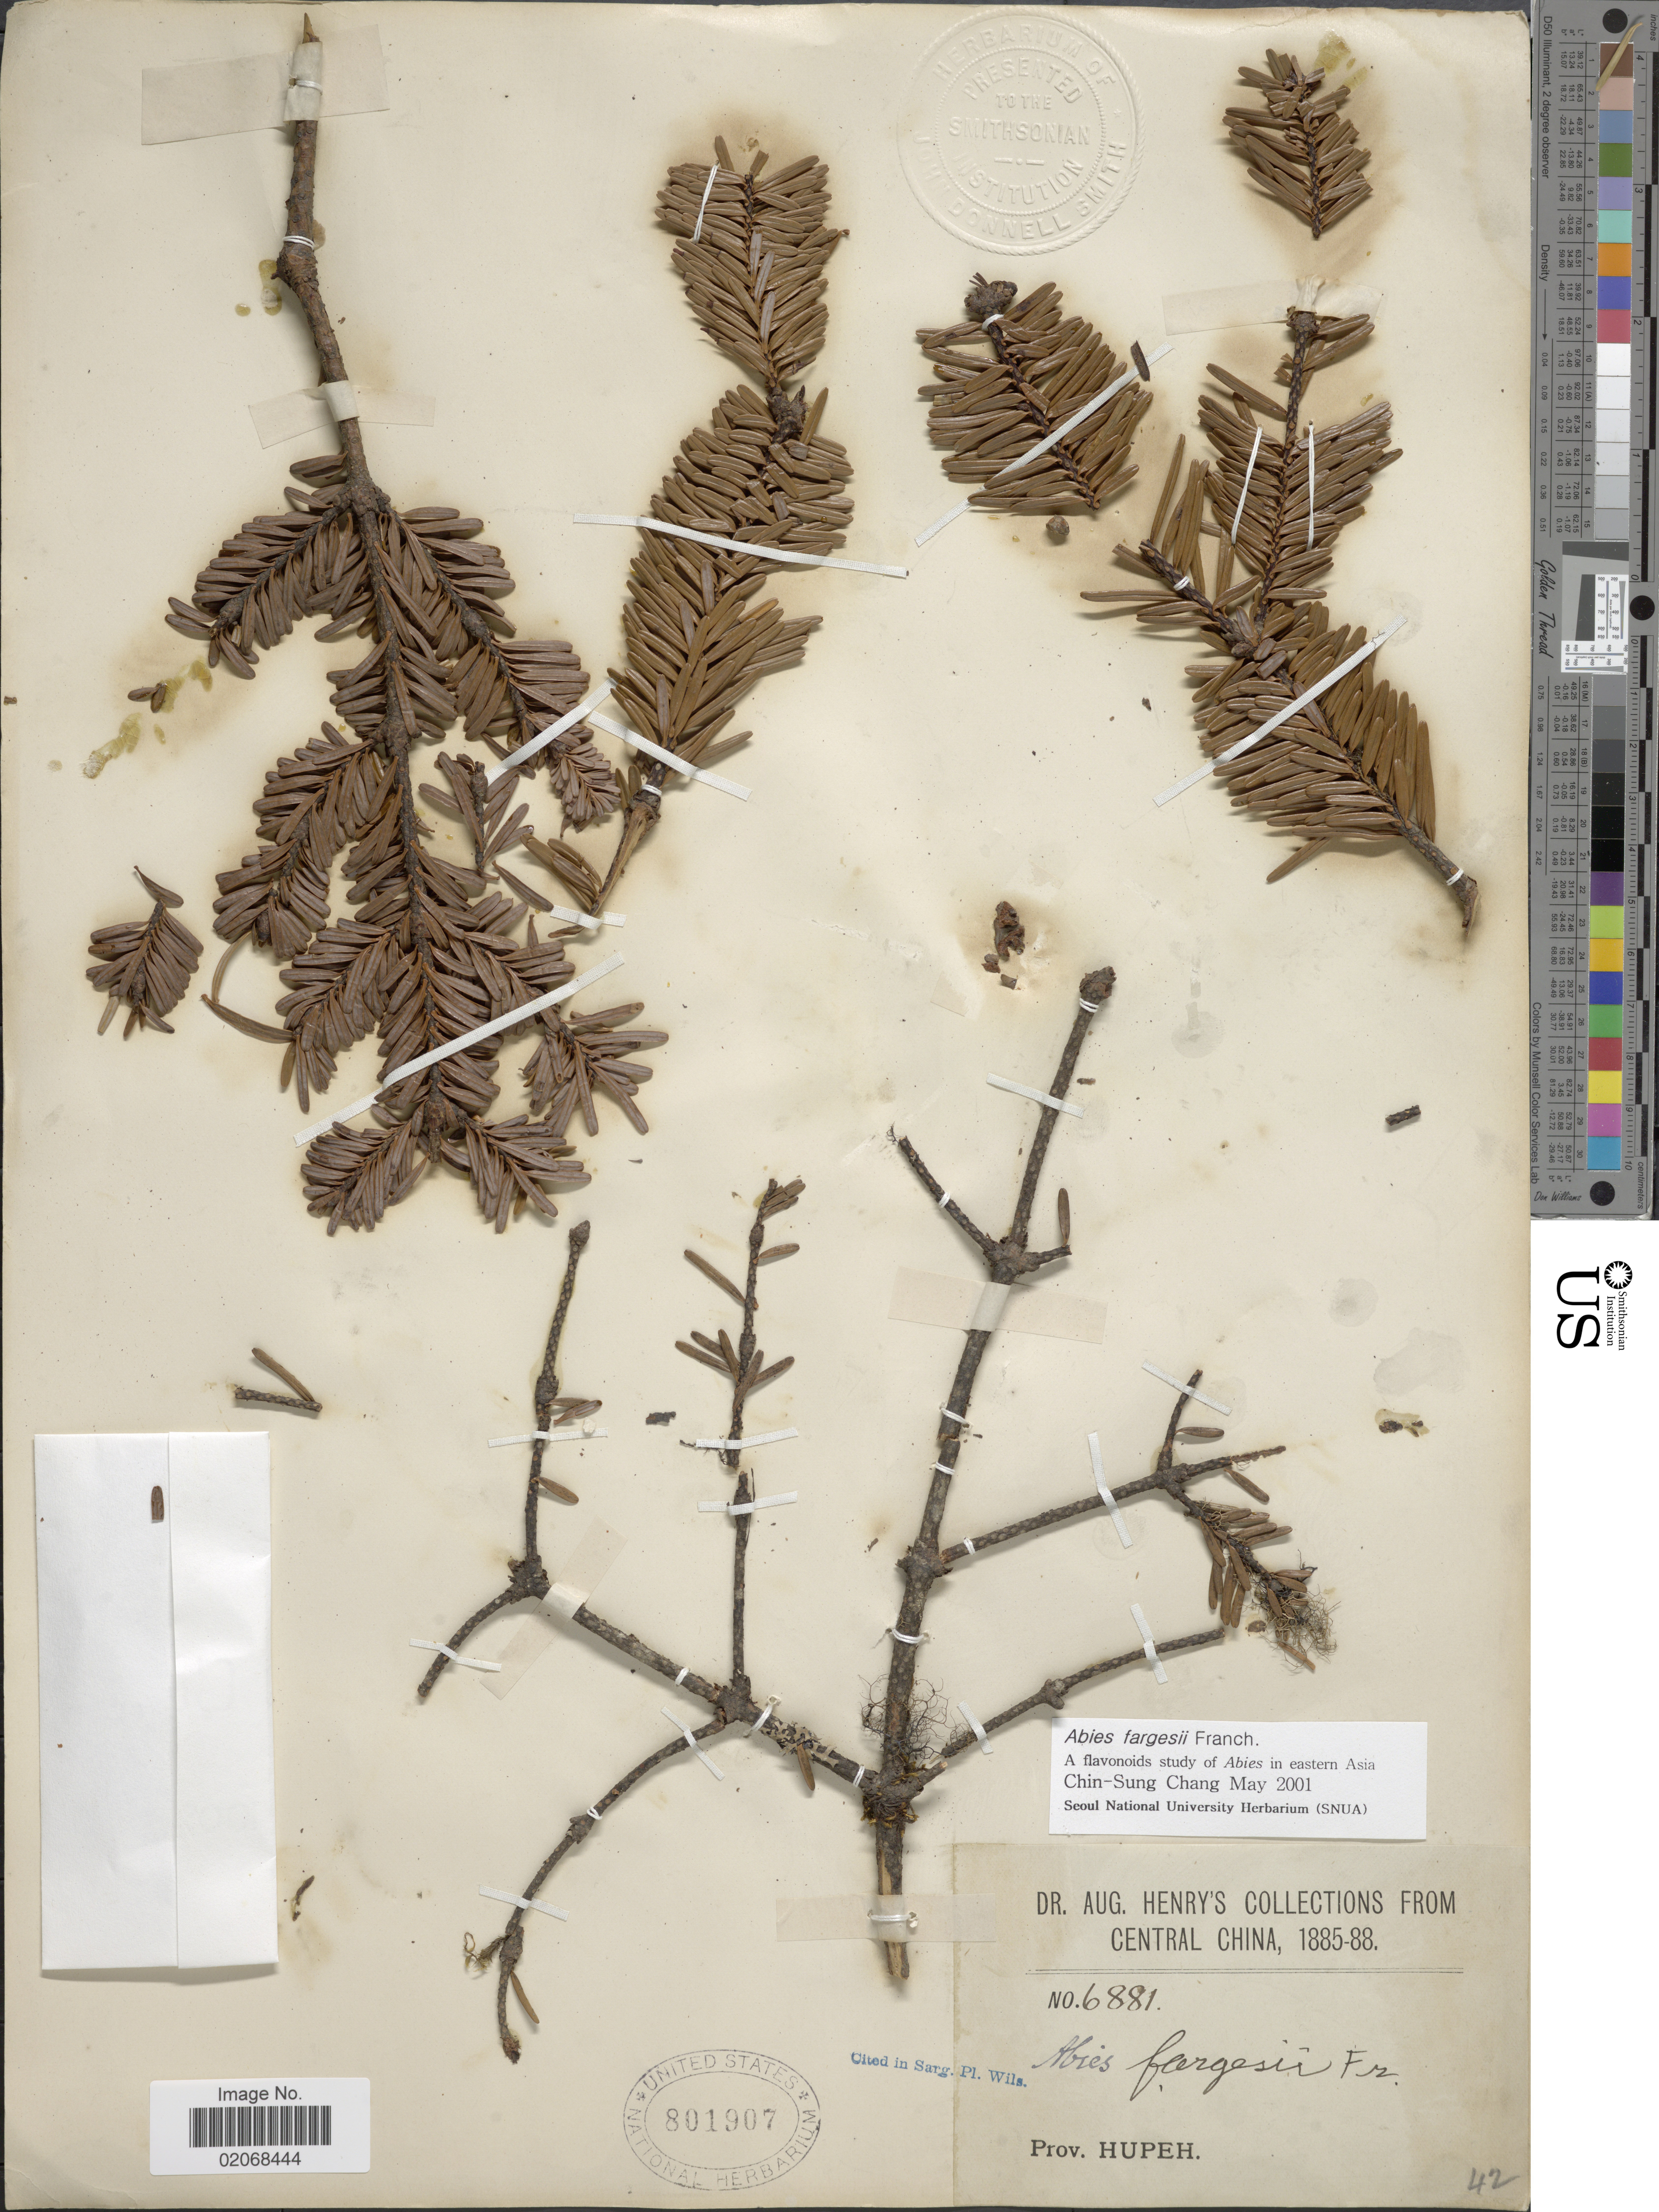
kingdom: Plantae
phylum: Tracheophyta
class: Pinopsida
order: Pinales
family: Pinaceae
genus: Abies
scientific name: Abies fargesii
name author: Franch.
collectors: A. Henry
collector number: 6881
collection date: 1885/1888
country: China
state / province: Hubei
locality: Central China, Prov. Hupeh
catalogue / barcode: US 801907